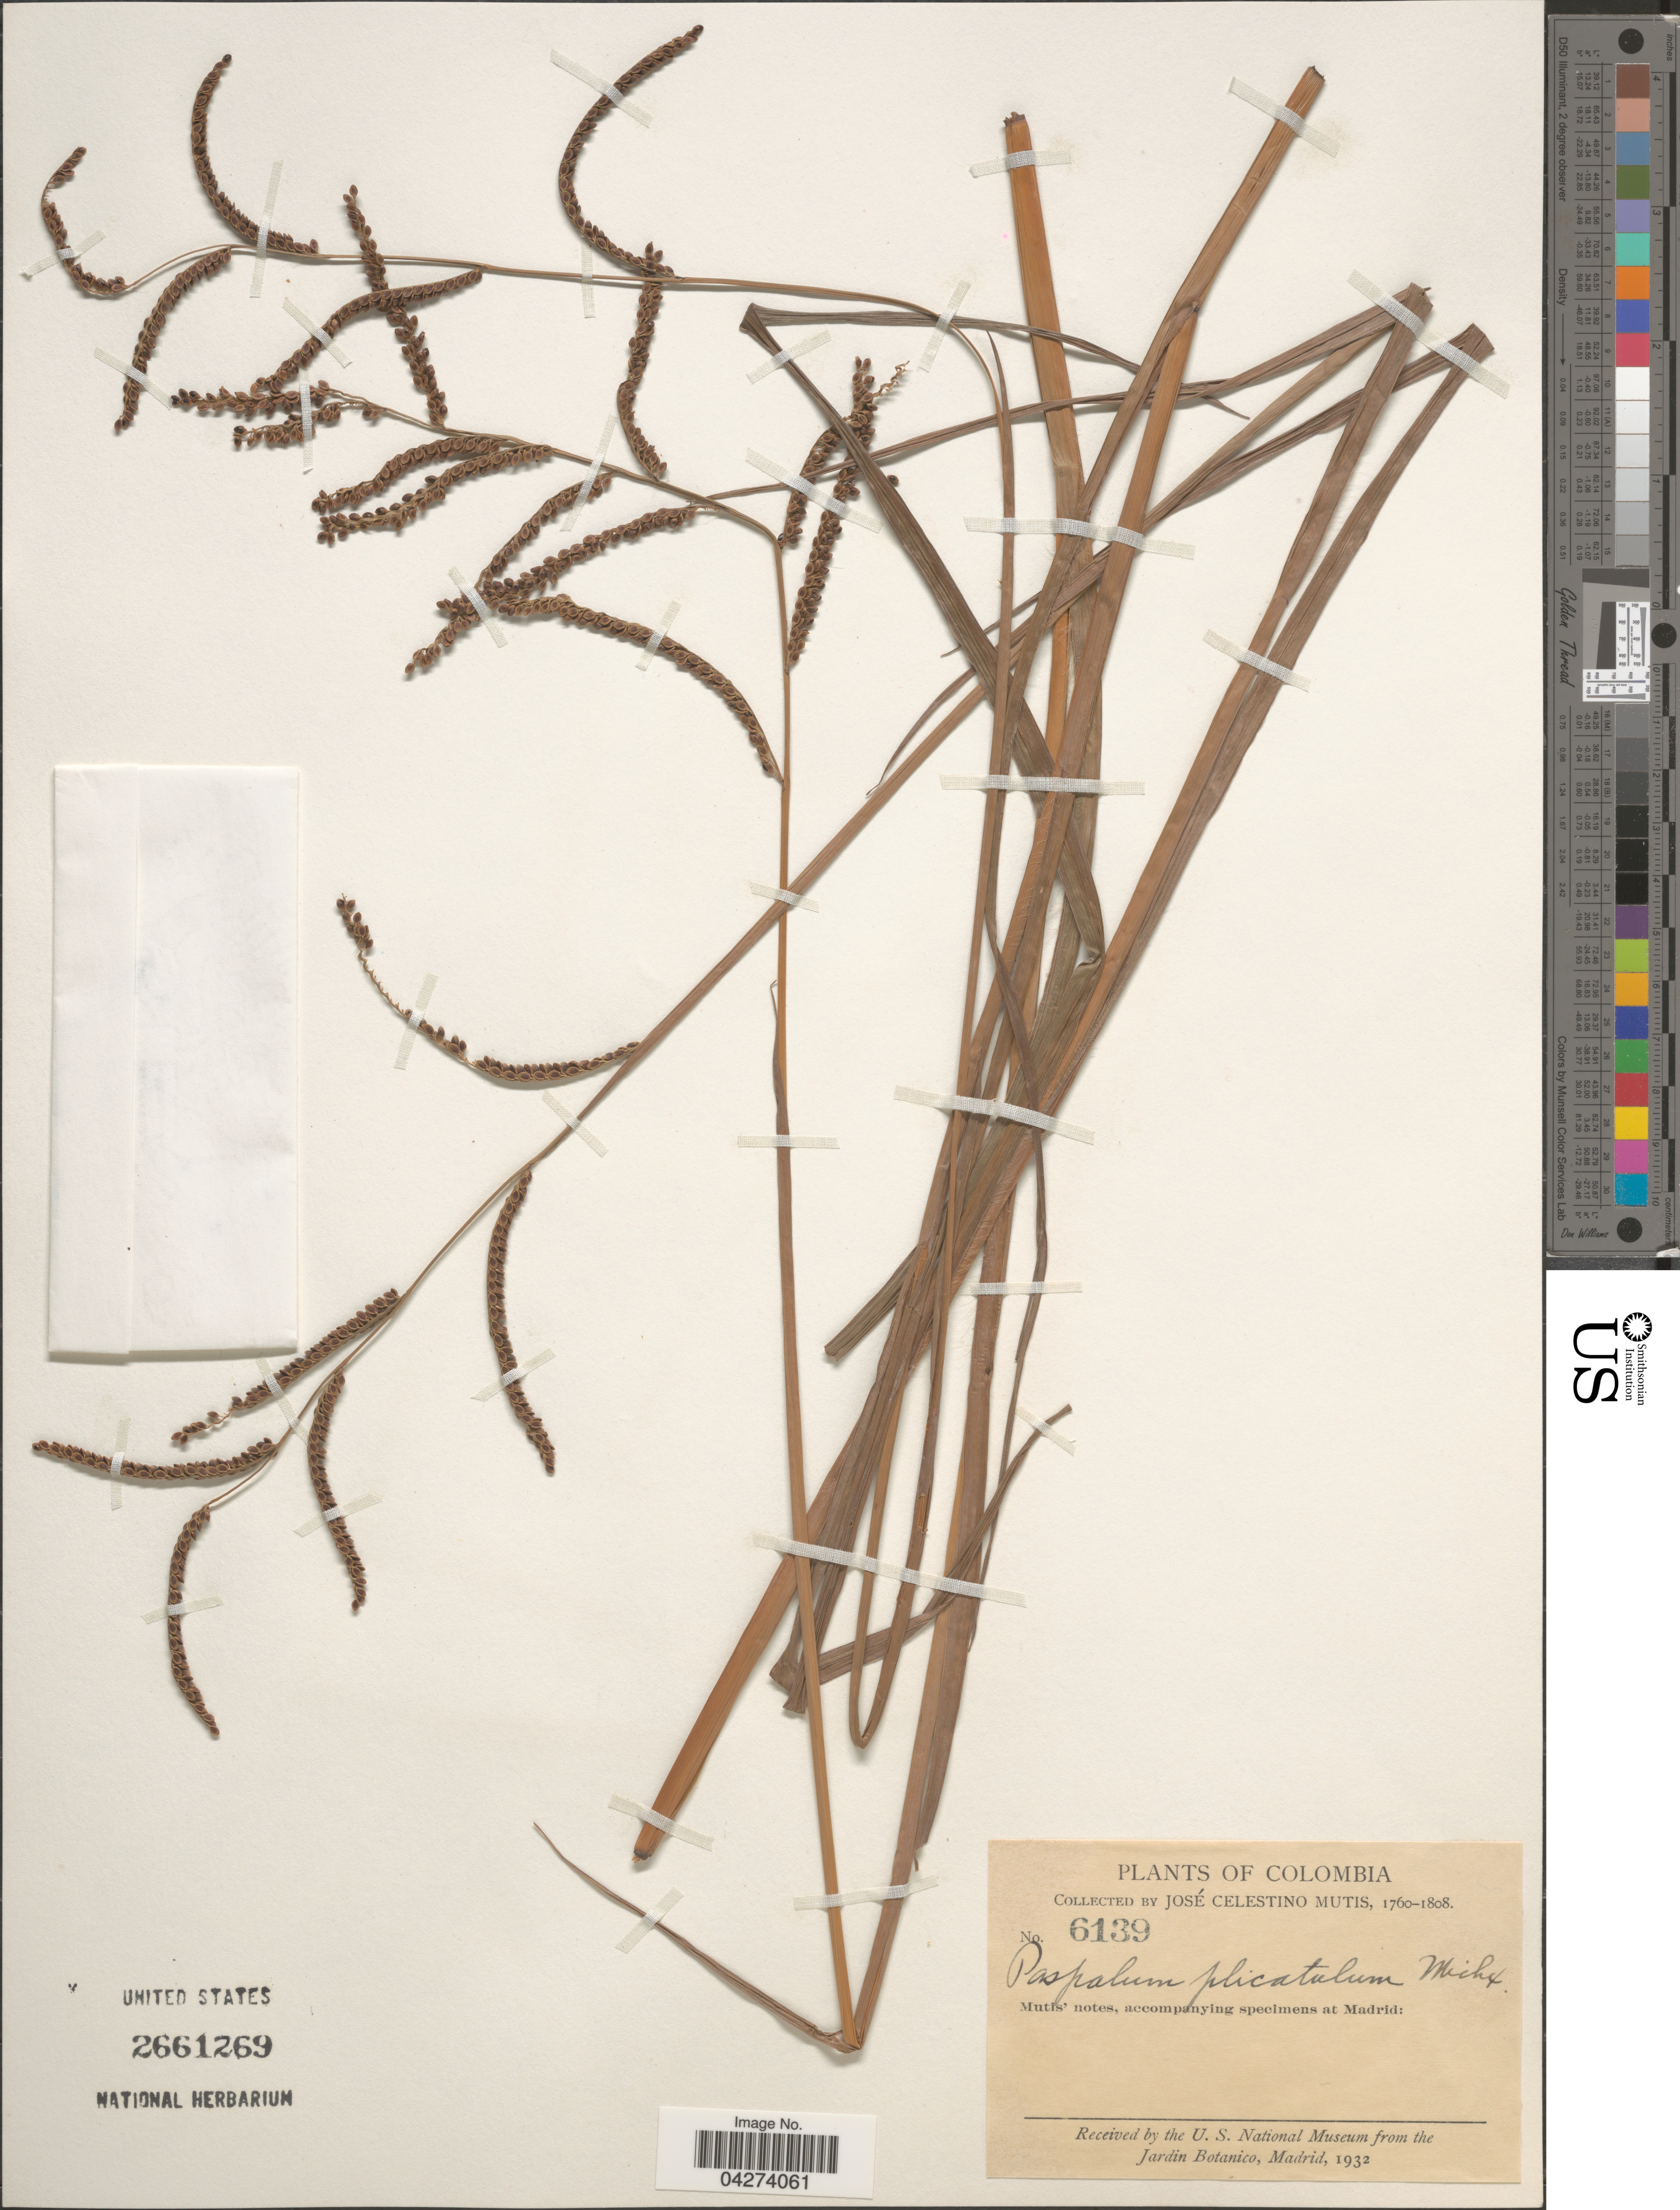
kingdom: Plantae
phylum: Tracheophyta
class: Liliopsida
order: Poales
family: Poaceae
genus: Paspalum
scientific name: Paspalum plicatulum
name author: Michx.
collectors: J. C. B. Mutis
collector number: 6139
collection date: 1760/1808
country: Colombia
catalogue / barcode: US 2661269